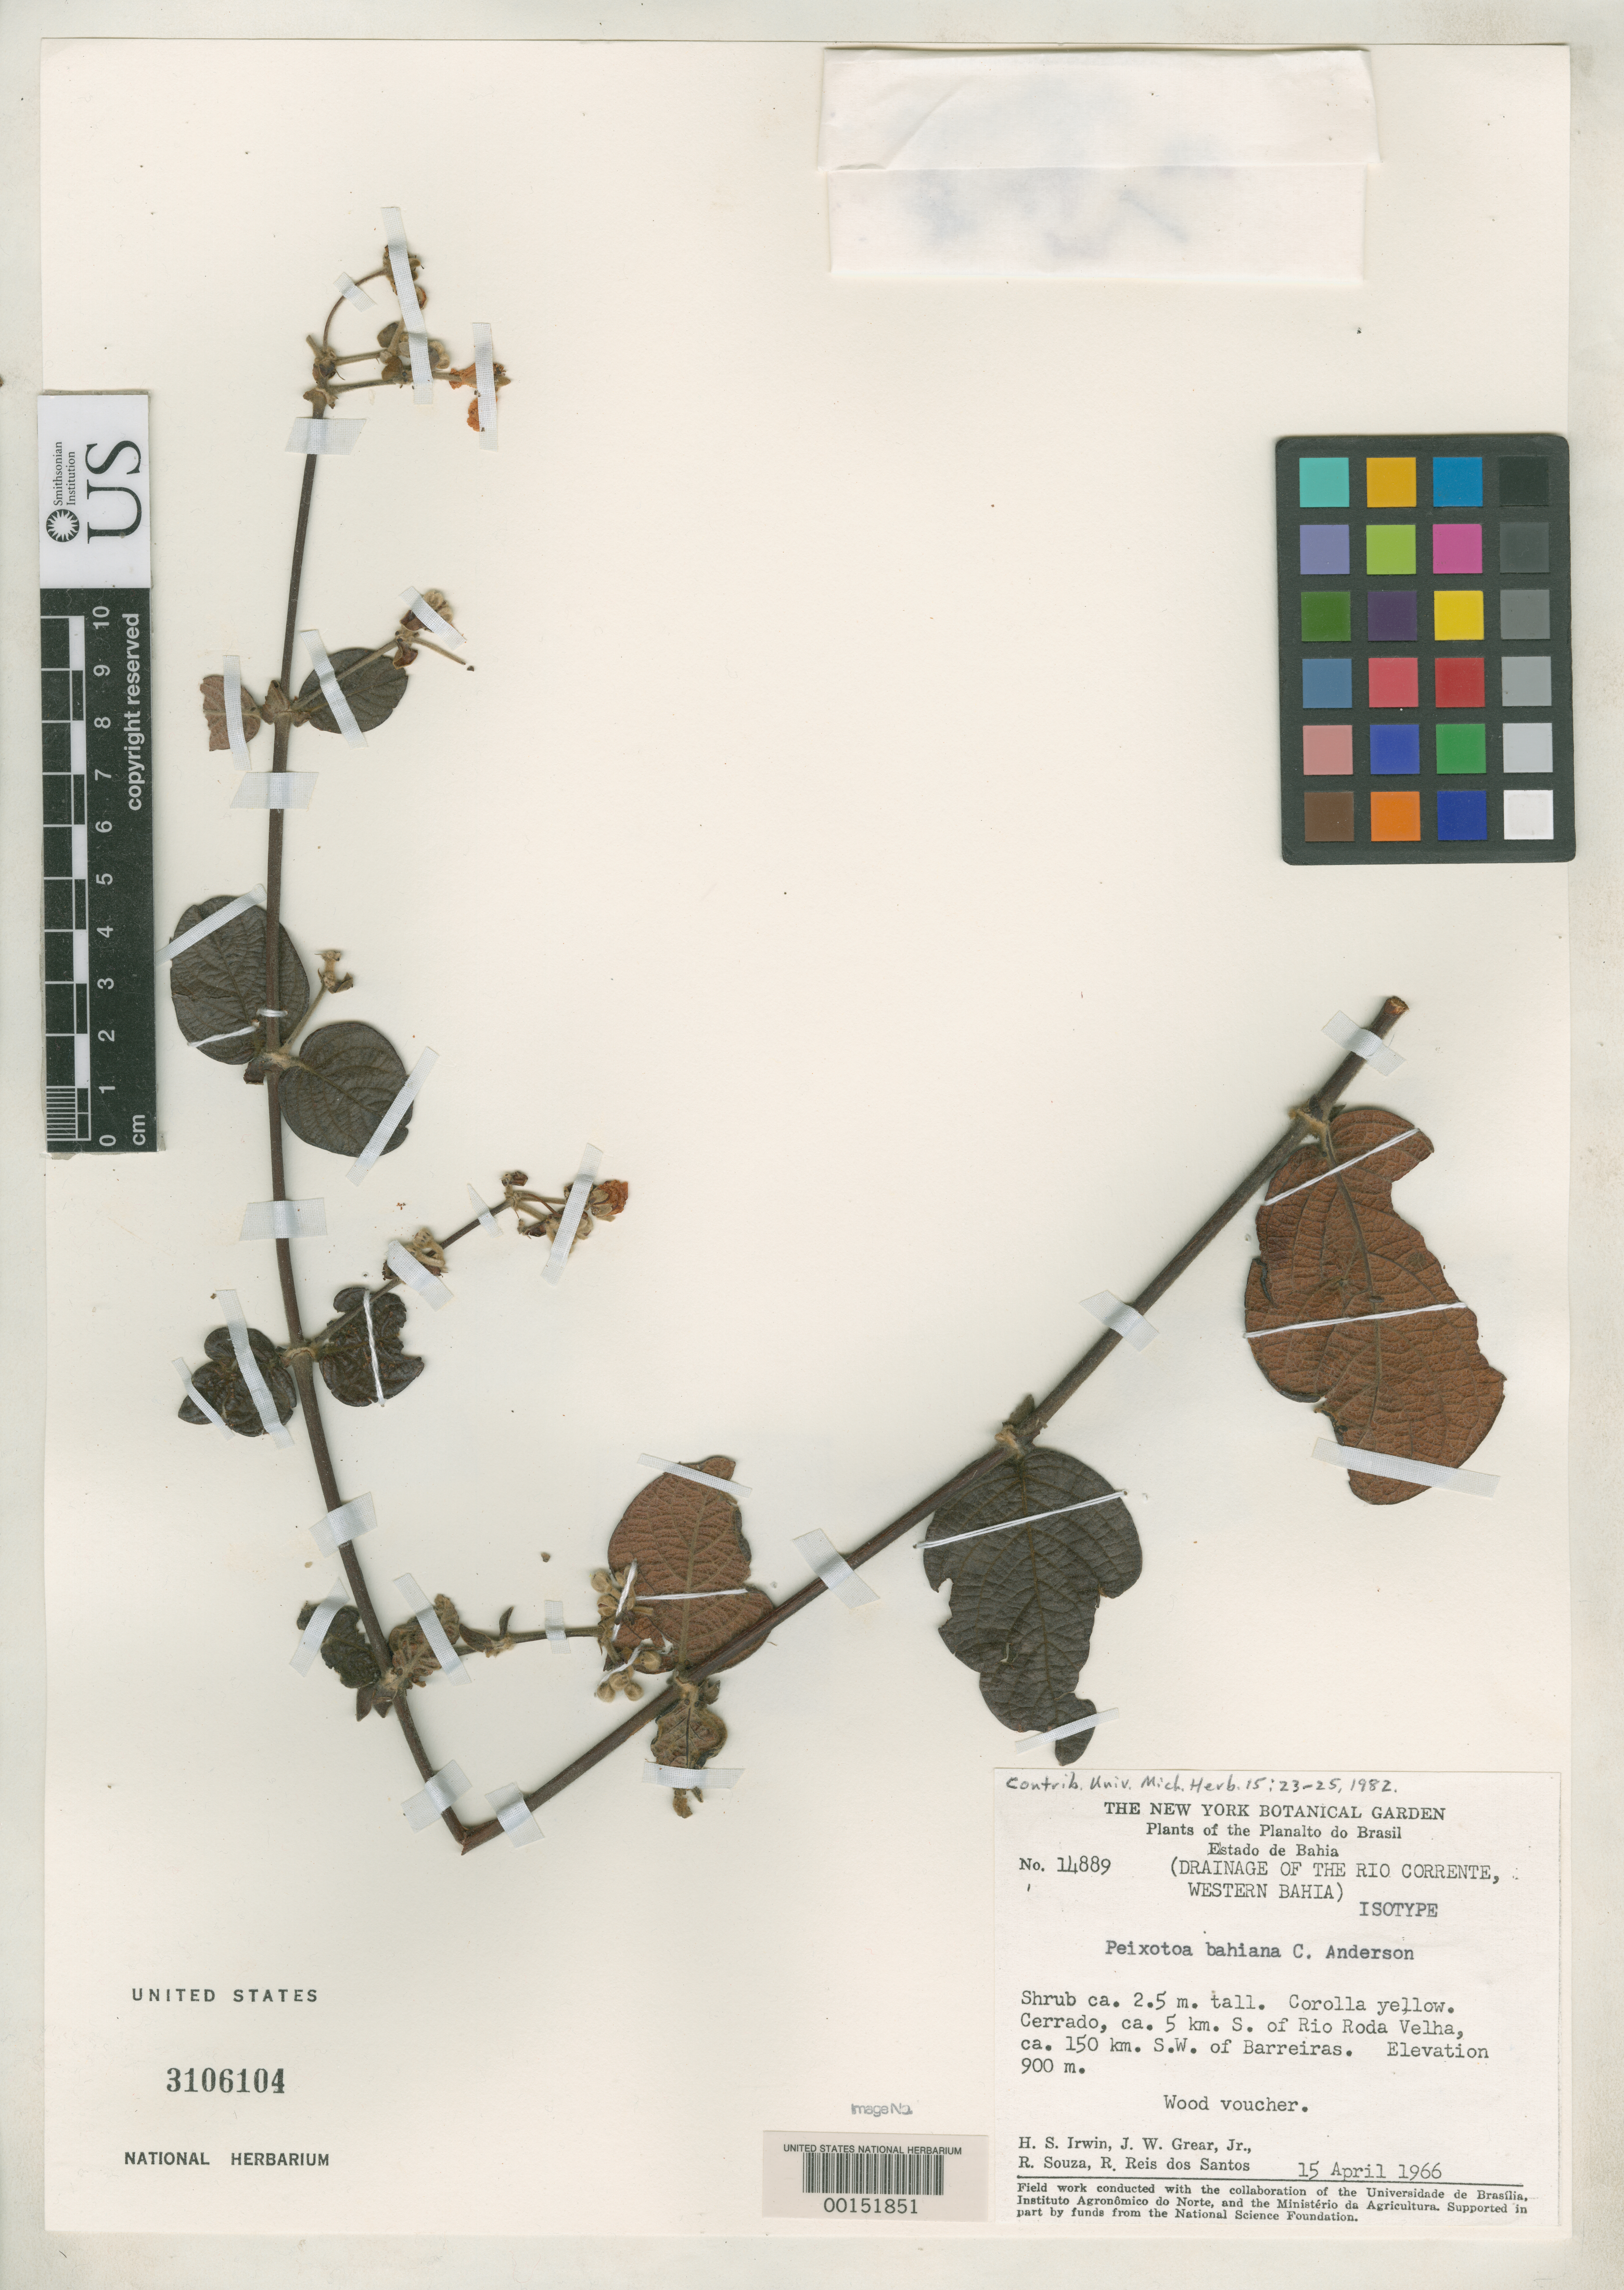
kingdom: Plantae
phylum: Tracheophyta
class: Magnoliopsida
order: Malpighiales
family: Malpighiaceae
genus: Peixotoa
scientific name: Peixotoa bahiana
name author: C.E. Anderson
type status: Isotype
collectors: H. Irwin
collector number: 14889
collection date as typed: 15 Apr 1966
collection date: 1966-04-15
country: Brazil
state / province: Bahia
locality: Cerrado, ca. 5 km S of Rio Roda Vehla,ca. 150 km SW of Barreiras, drainage of Rio Corrente, western Bahia.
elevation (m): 900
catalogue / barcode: US 3106104